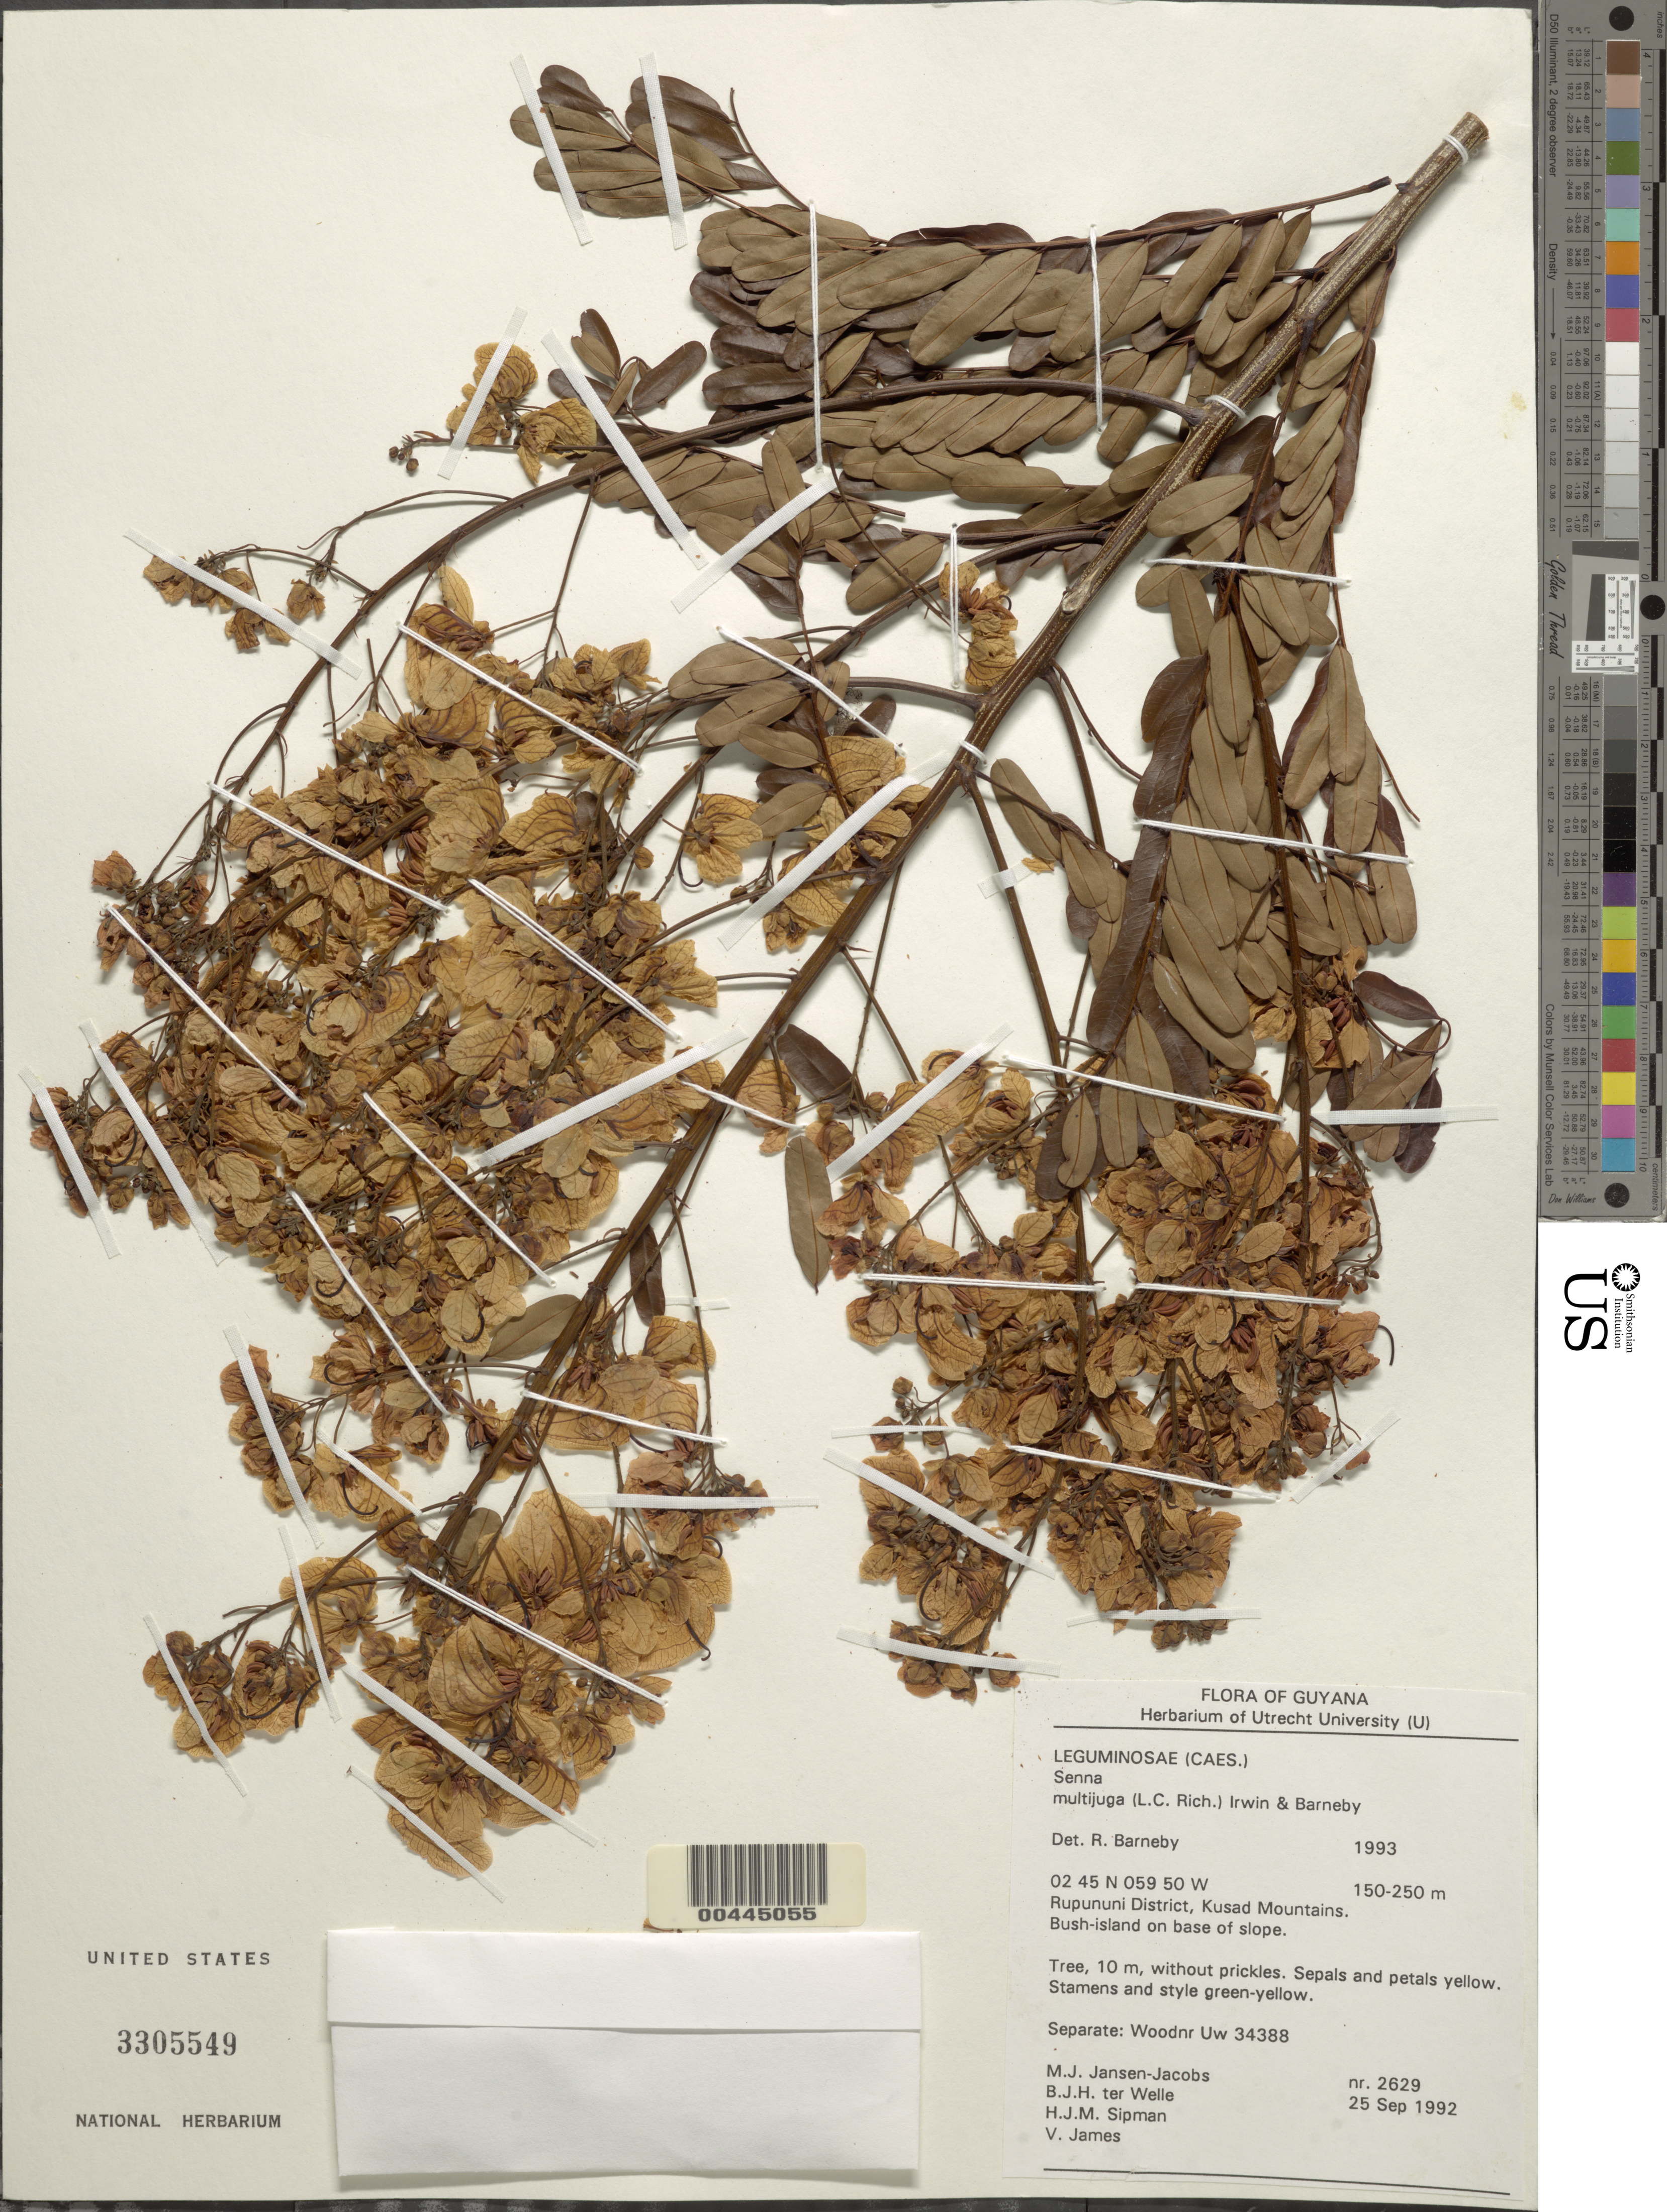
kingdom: Plantae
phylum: Tracheophyta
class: Magnoliopsida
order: Fabales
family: Fabaceae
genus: Senna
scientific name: Senna multijuga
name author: (Rich.) H.S. Irwin & Barneby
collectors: M. J. Jansen-Jacobs, B. Welle, H. J. M. Sipman & V. James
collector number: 2629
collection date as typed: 25 Sep 1992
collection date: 1992-09-25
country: Guyana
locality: Rupununi dest., kusad mts.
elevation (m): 150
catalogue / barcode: US 3305549